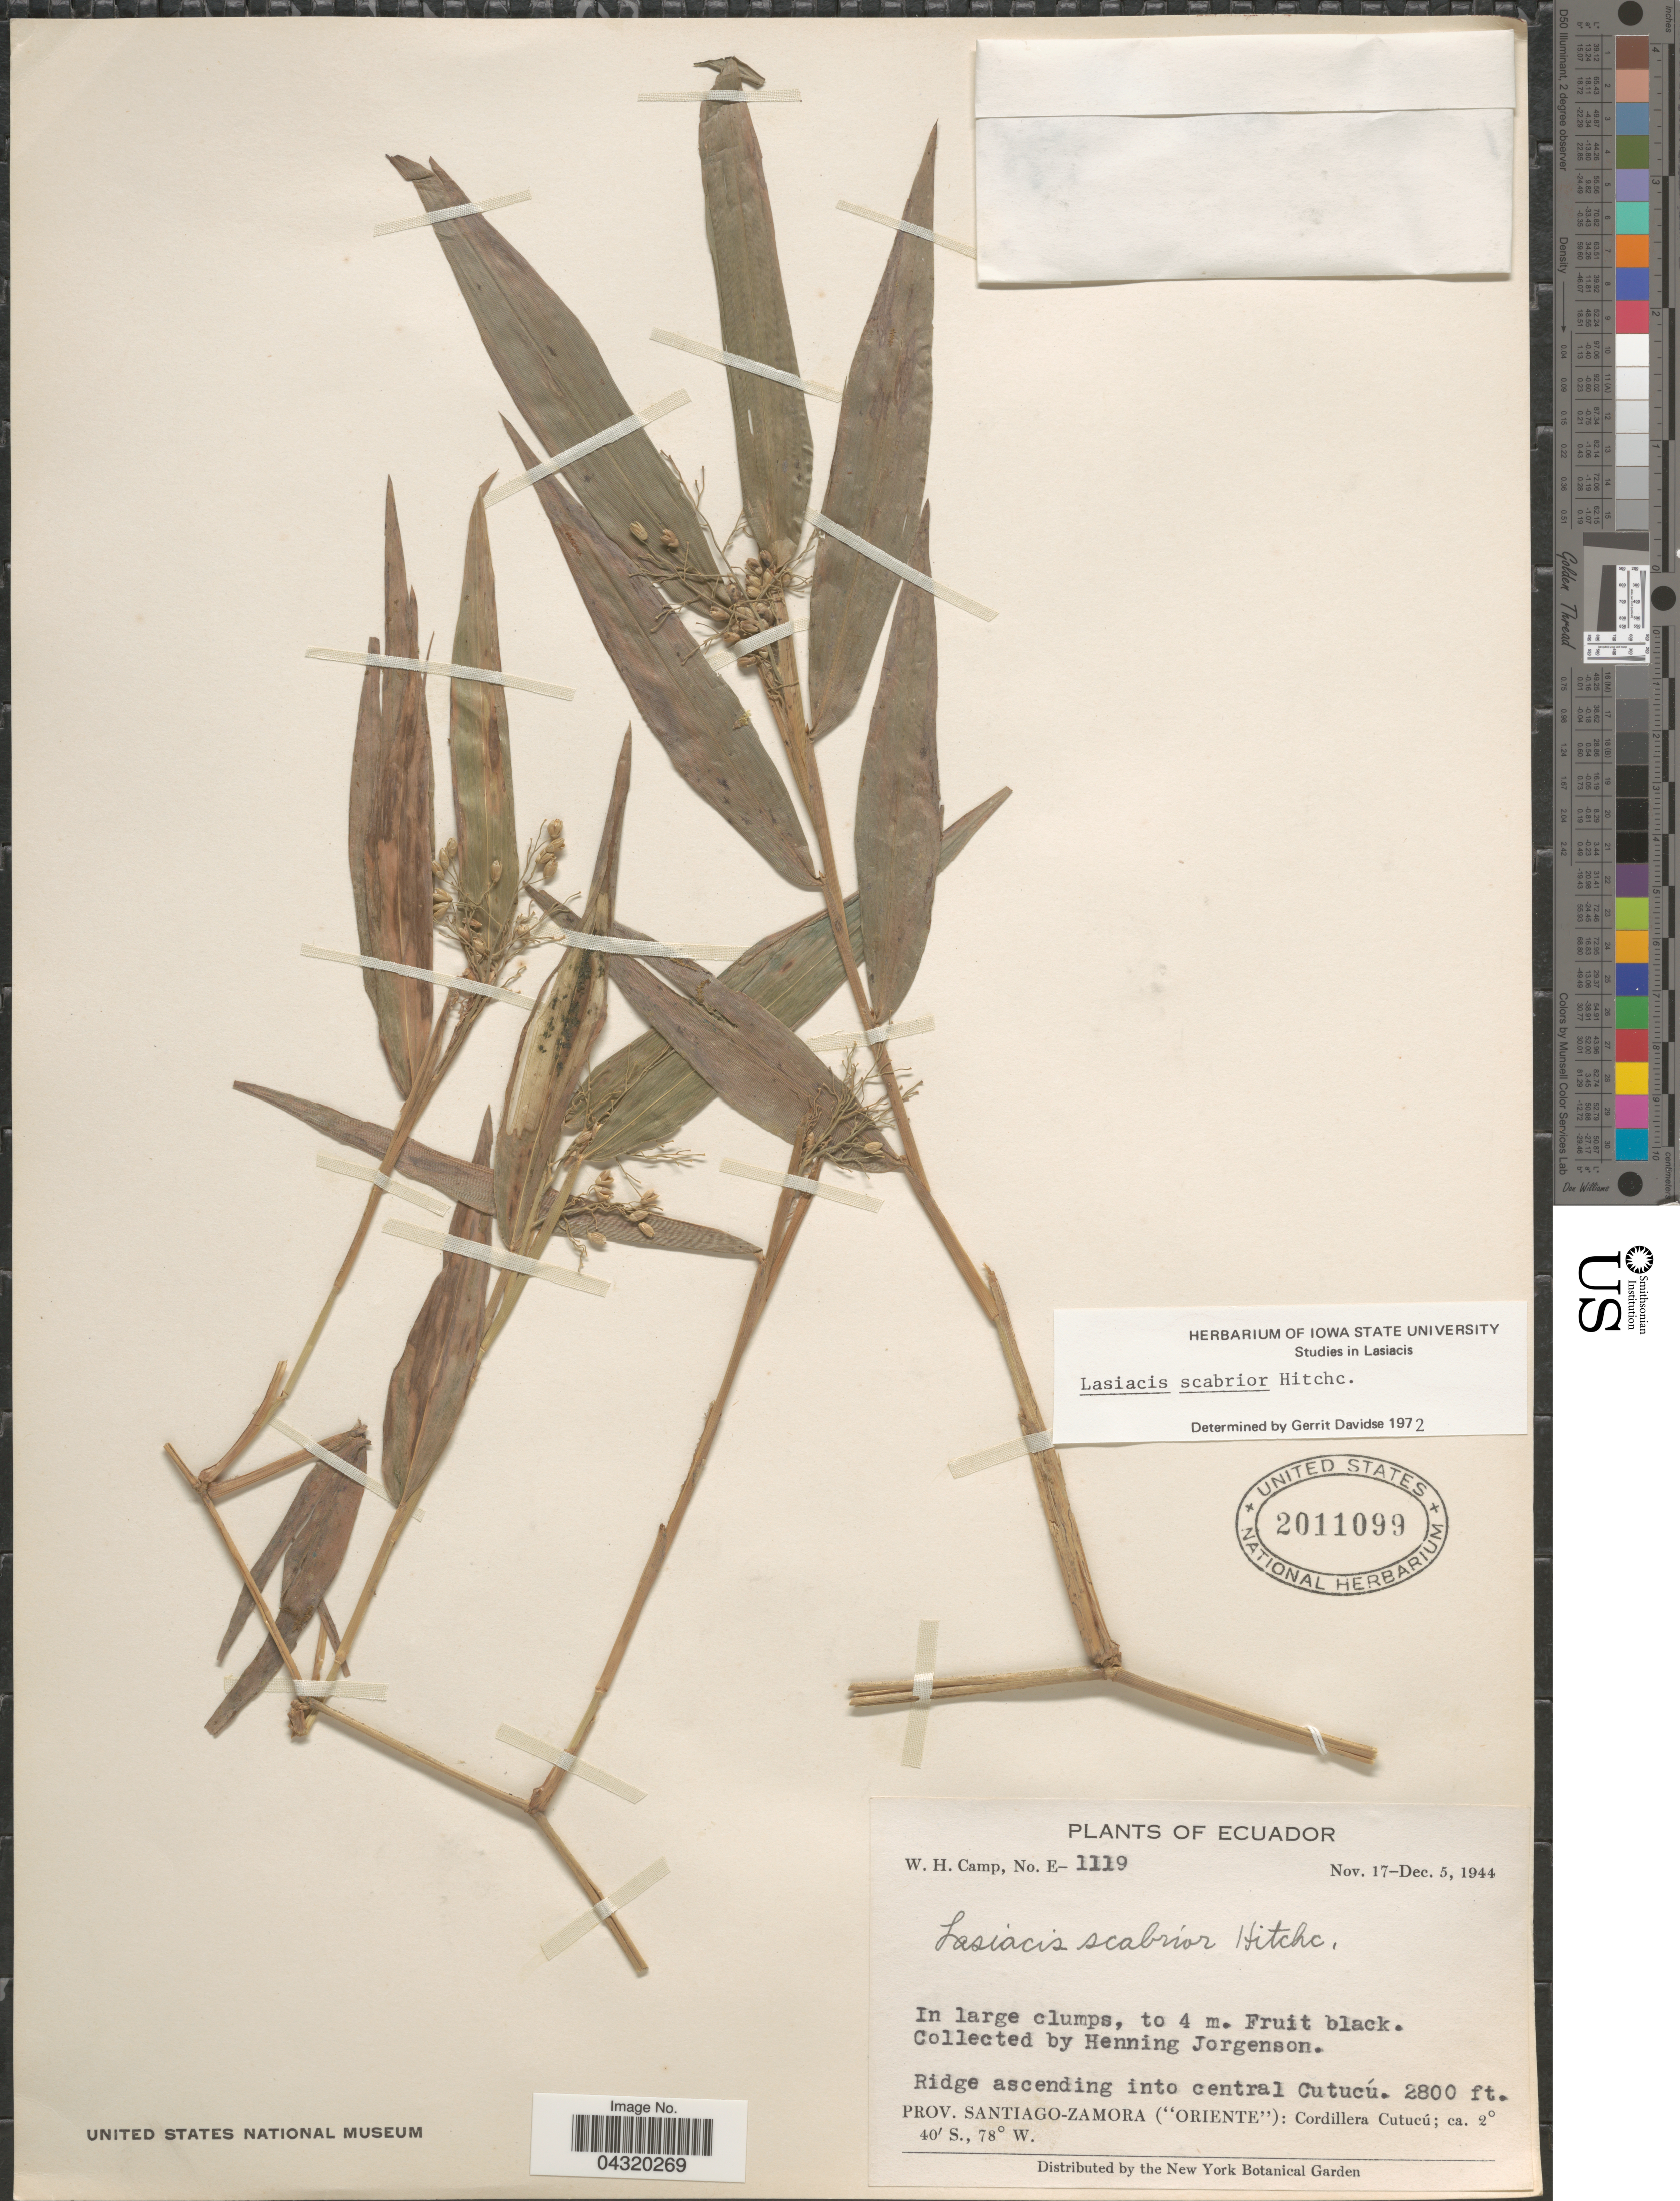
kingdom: Plantae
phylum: Tracheophyta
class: Liliopsida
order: Poales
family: Poaceae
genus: Lasiacis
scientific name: Lasiacis scabrior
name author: Hitchc.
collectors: W. H. Camp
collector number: E-1119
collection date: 1944-11-17/1944-12-05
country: Ecuador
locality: Ridge ascending into central Cutucú. Prov. Santiago- Zamora ("Oriente"): Cordillera Cutucú.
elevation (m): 853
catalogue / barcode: US 2011099